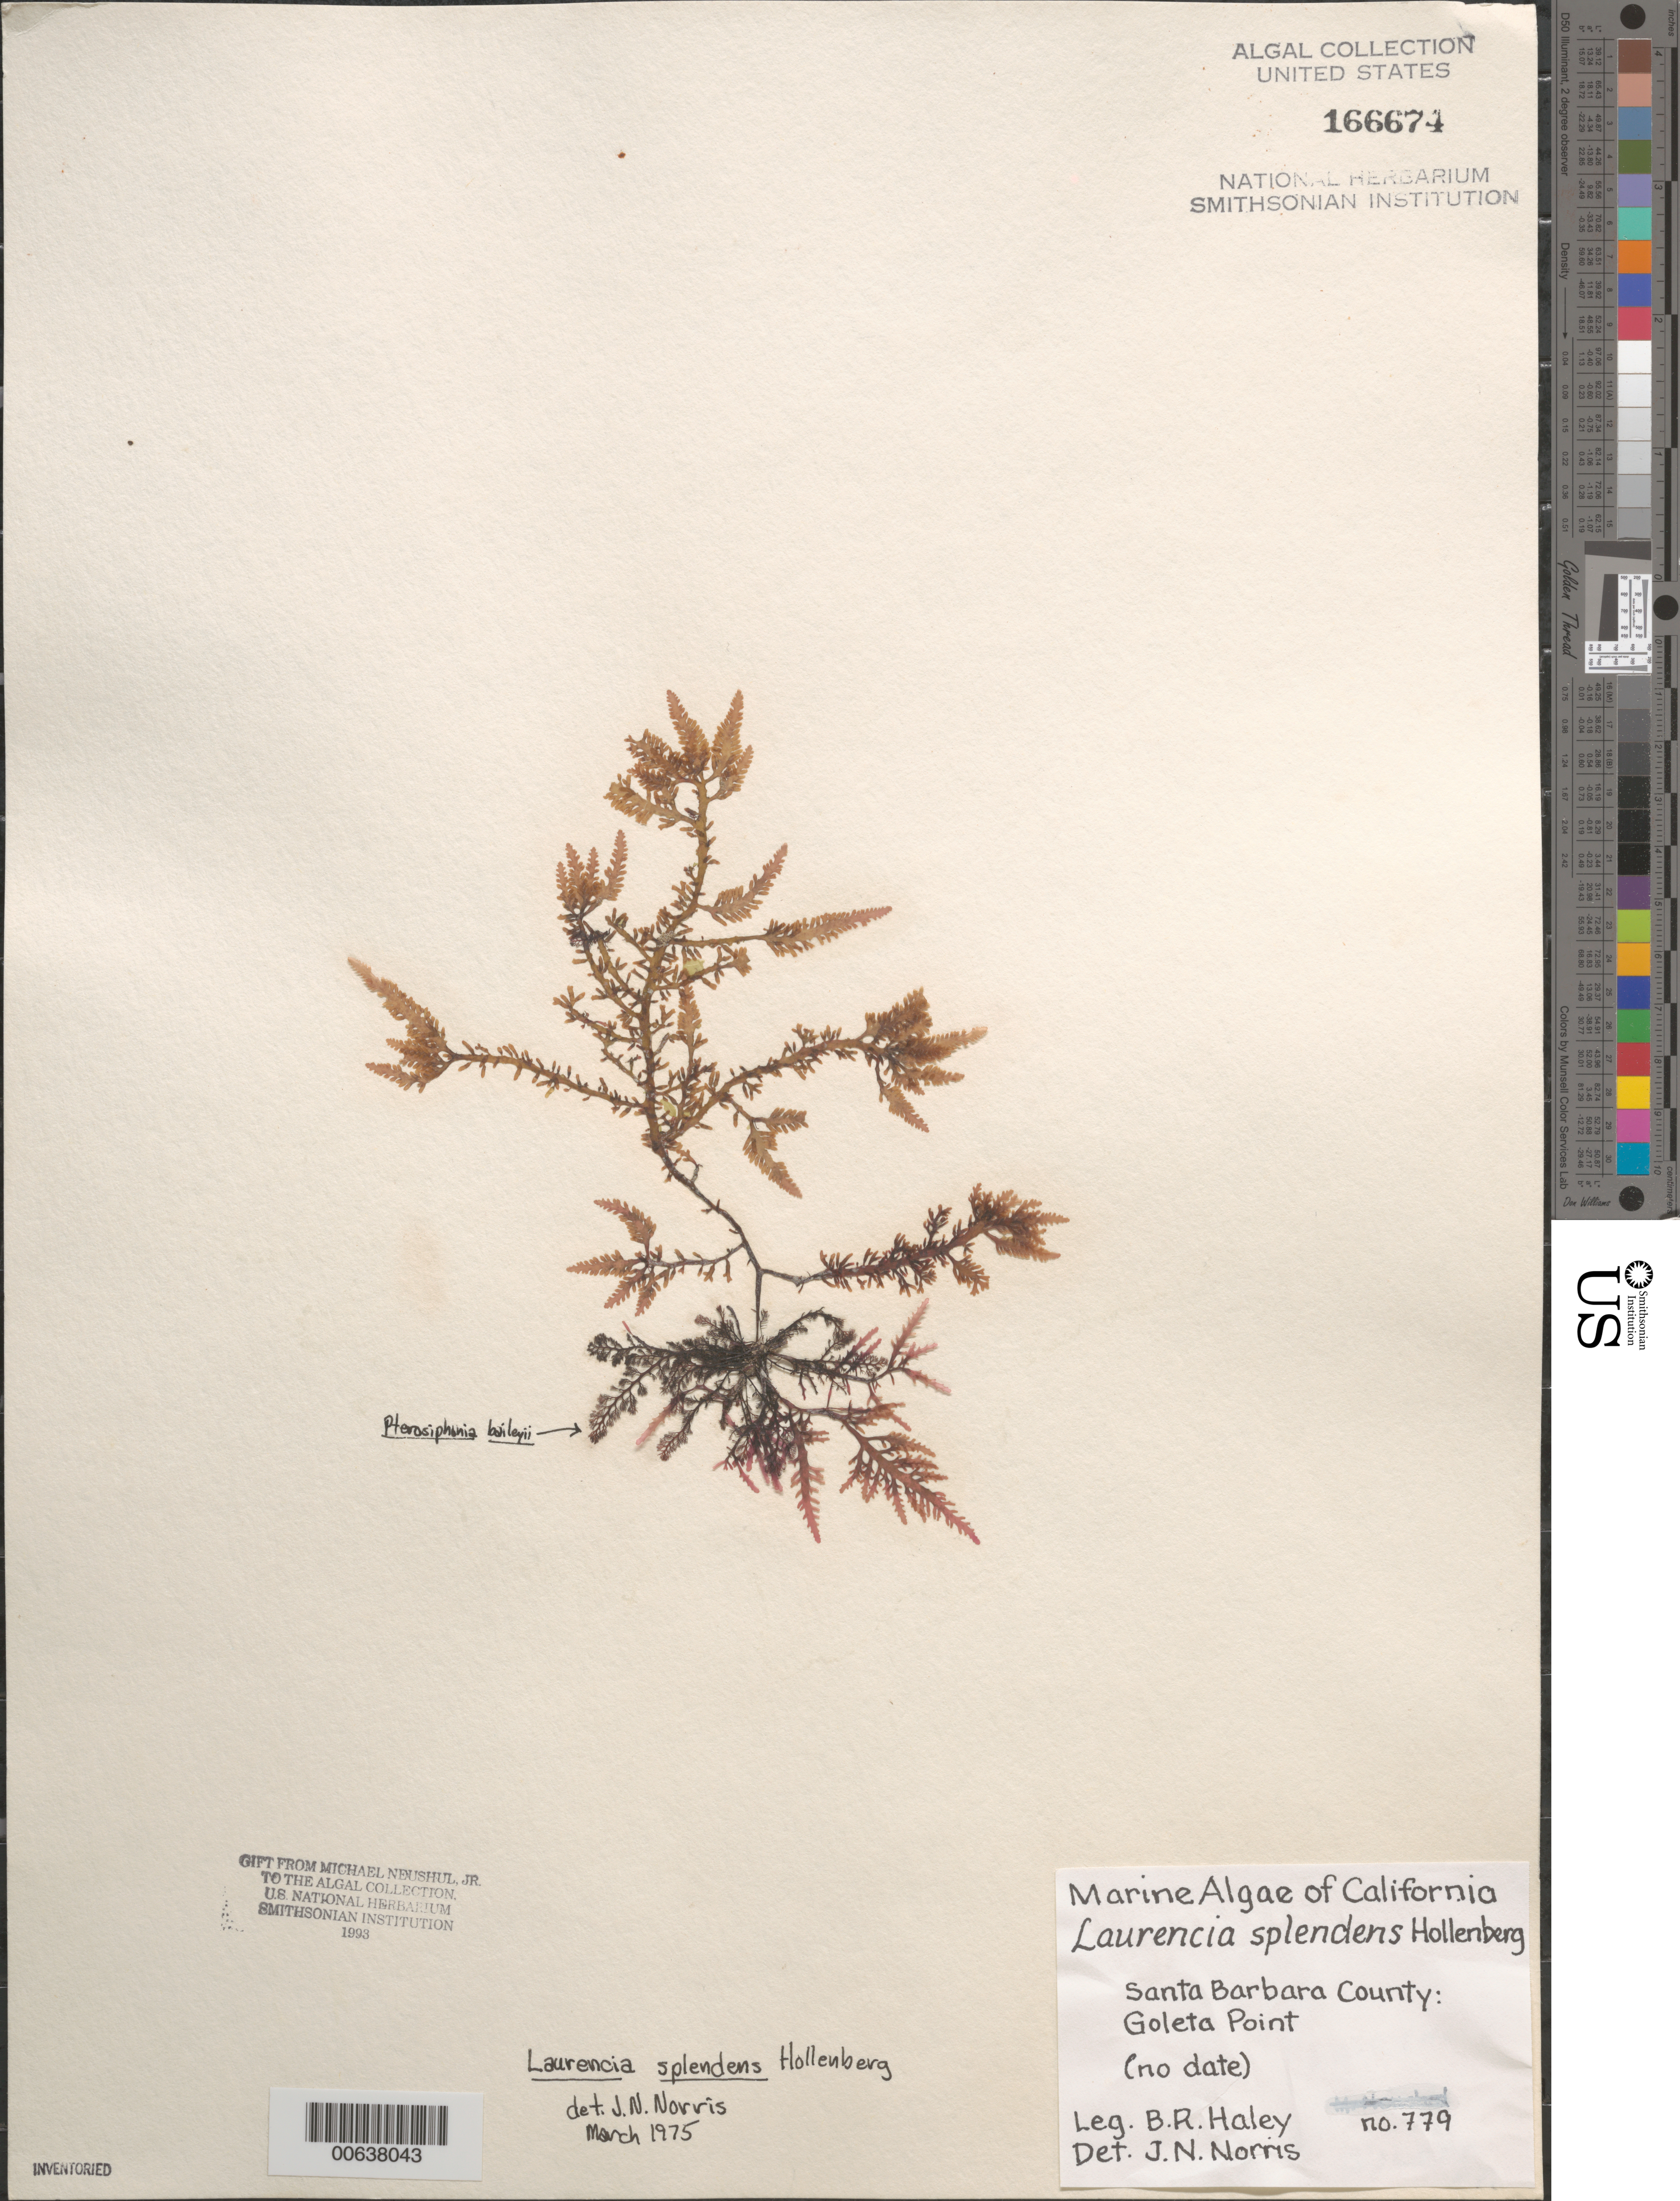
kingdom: Plantae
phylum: Rhodophyta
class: Florideophyceae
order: Ceramiales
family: Rhodomelaceae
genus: Osmundea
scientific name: Osmundea splendens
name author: (Hollenb.) K.W. Nam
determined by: Algae name updating Project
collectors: B. Haley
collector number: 779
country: United States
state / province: California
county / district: Santa Barbara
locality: Goleta Point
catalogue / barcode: US 166674